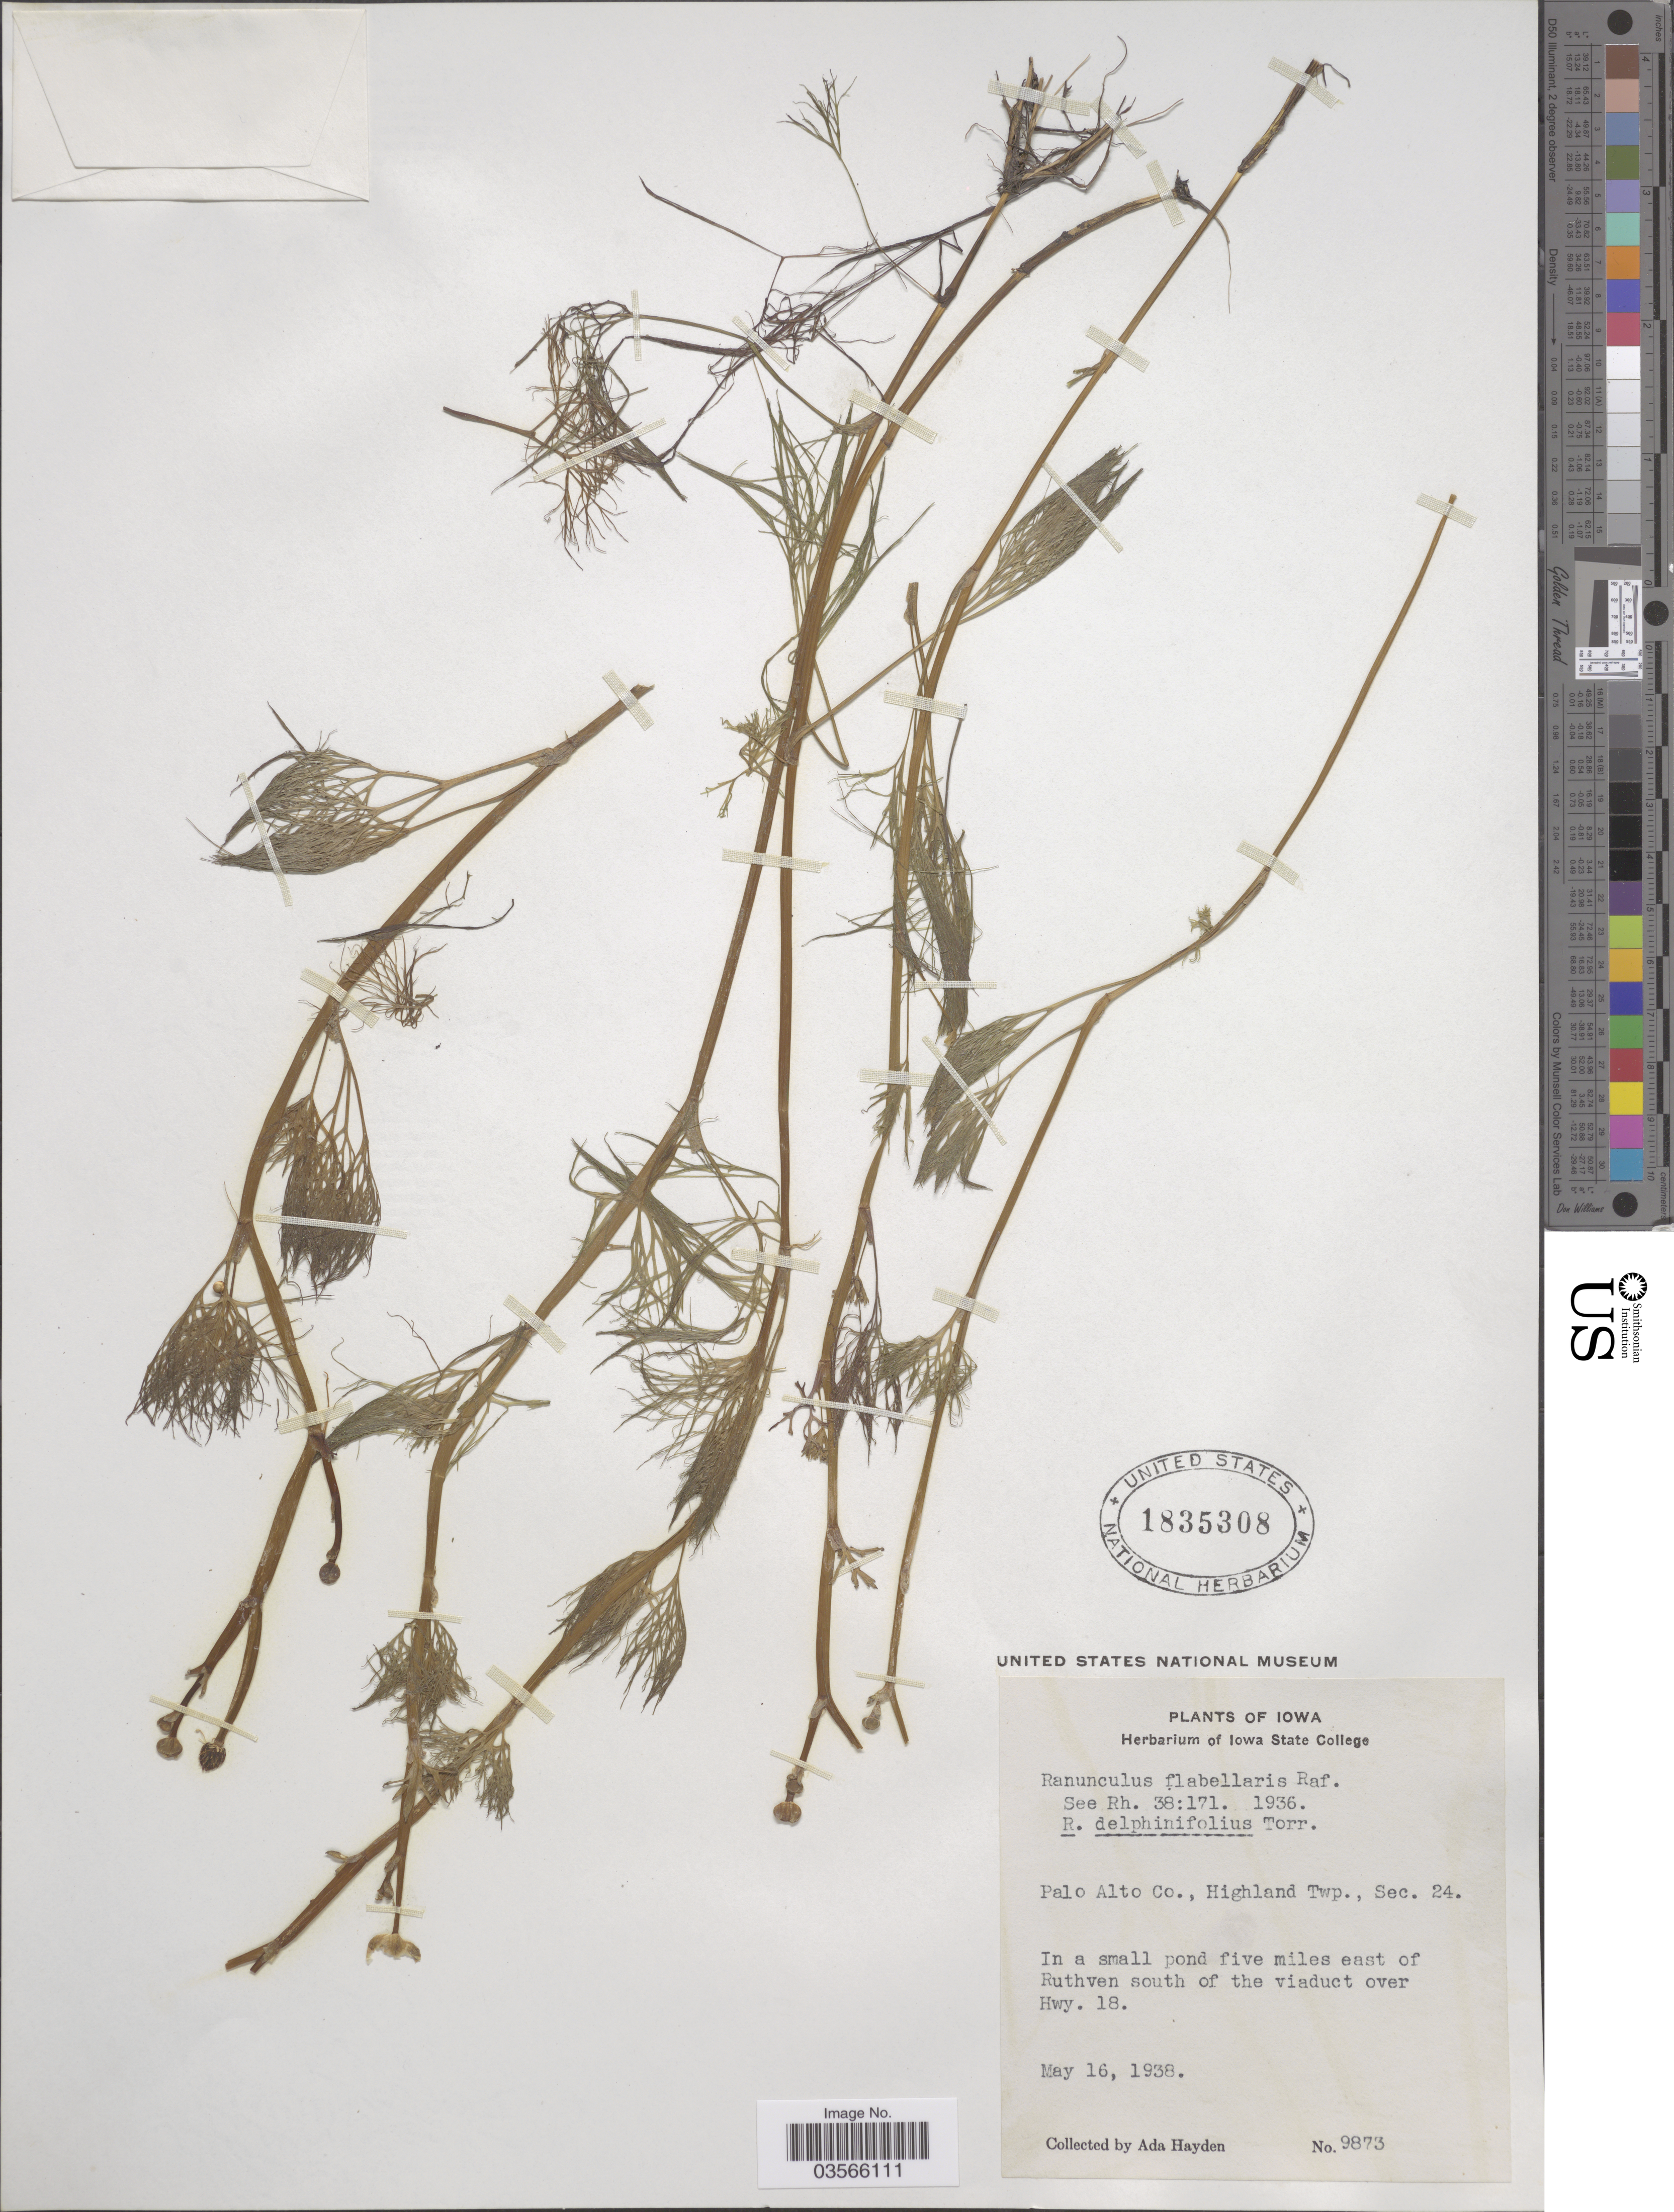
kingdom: Plantae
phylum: Tracheophyta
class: Magnoliopsida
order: Ranunculales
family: Ranunculaceae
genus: Ranunculus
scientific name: Ranunculus flabellaris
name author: Raf.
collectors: Ada Hayden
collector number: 9873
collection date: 1938-05-16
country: United States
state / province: Iowa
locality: Palo Alto Co., Highland Twp., Sec. 24. In a small pond five miles east of Ruthven south of the viaduct over Hwy. 18.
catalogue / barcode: US 1835308